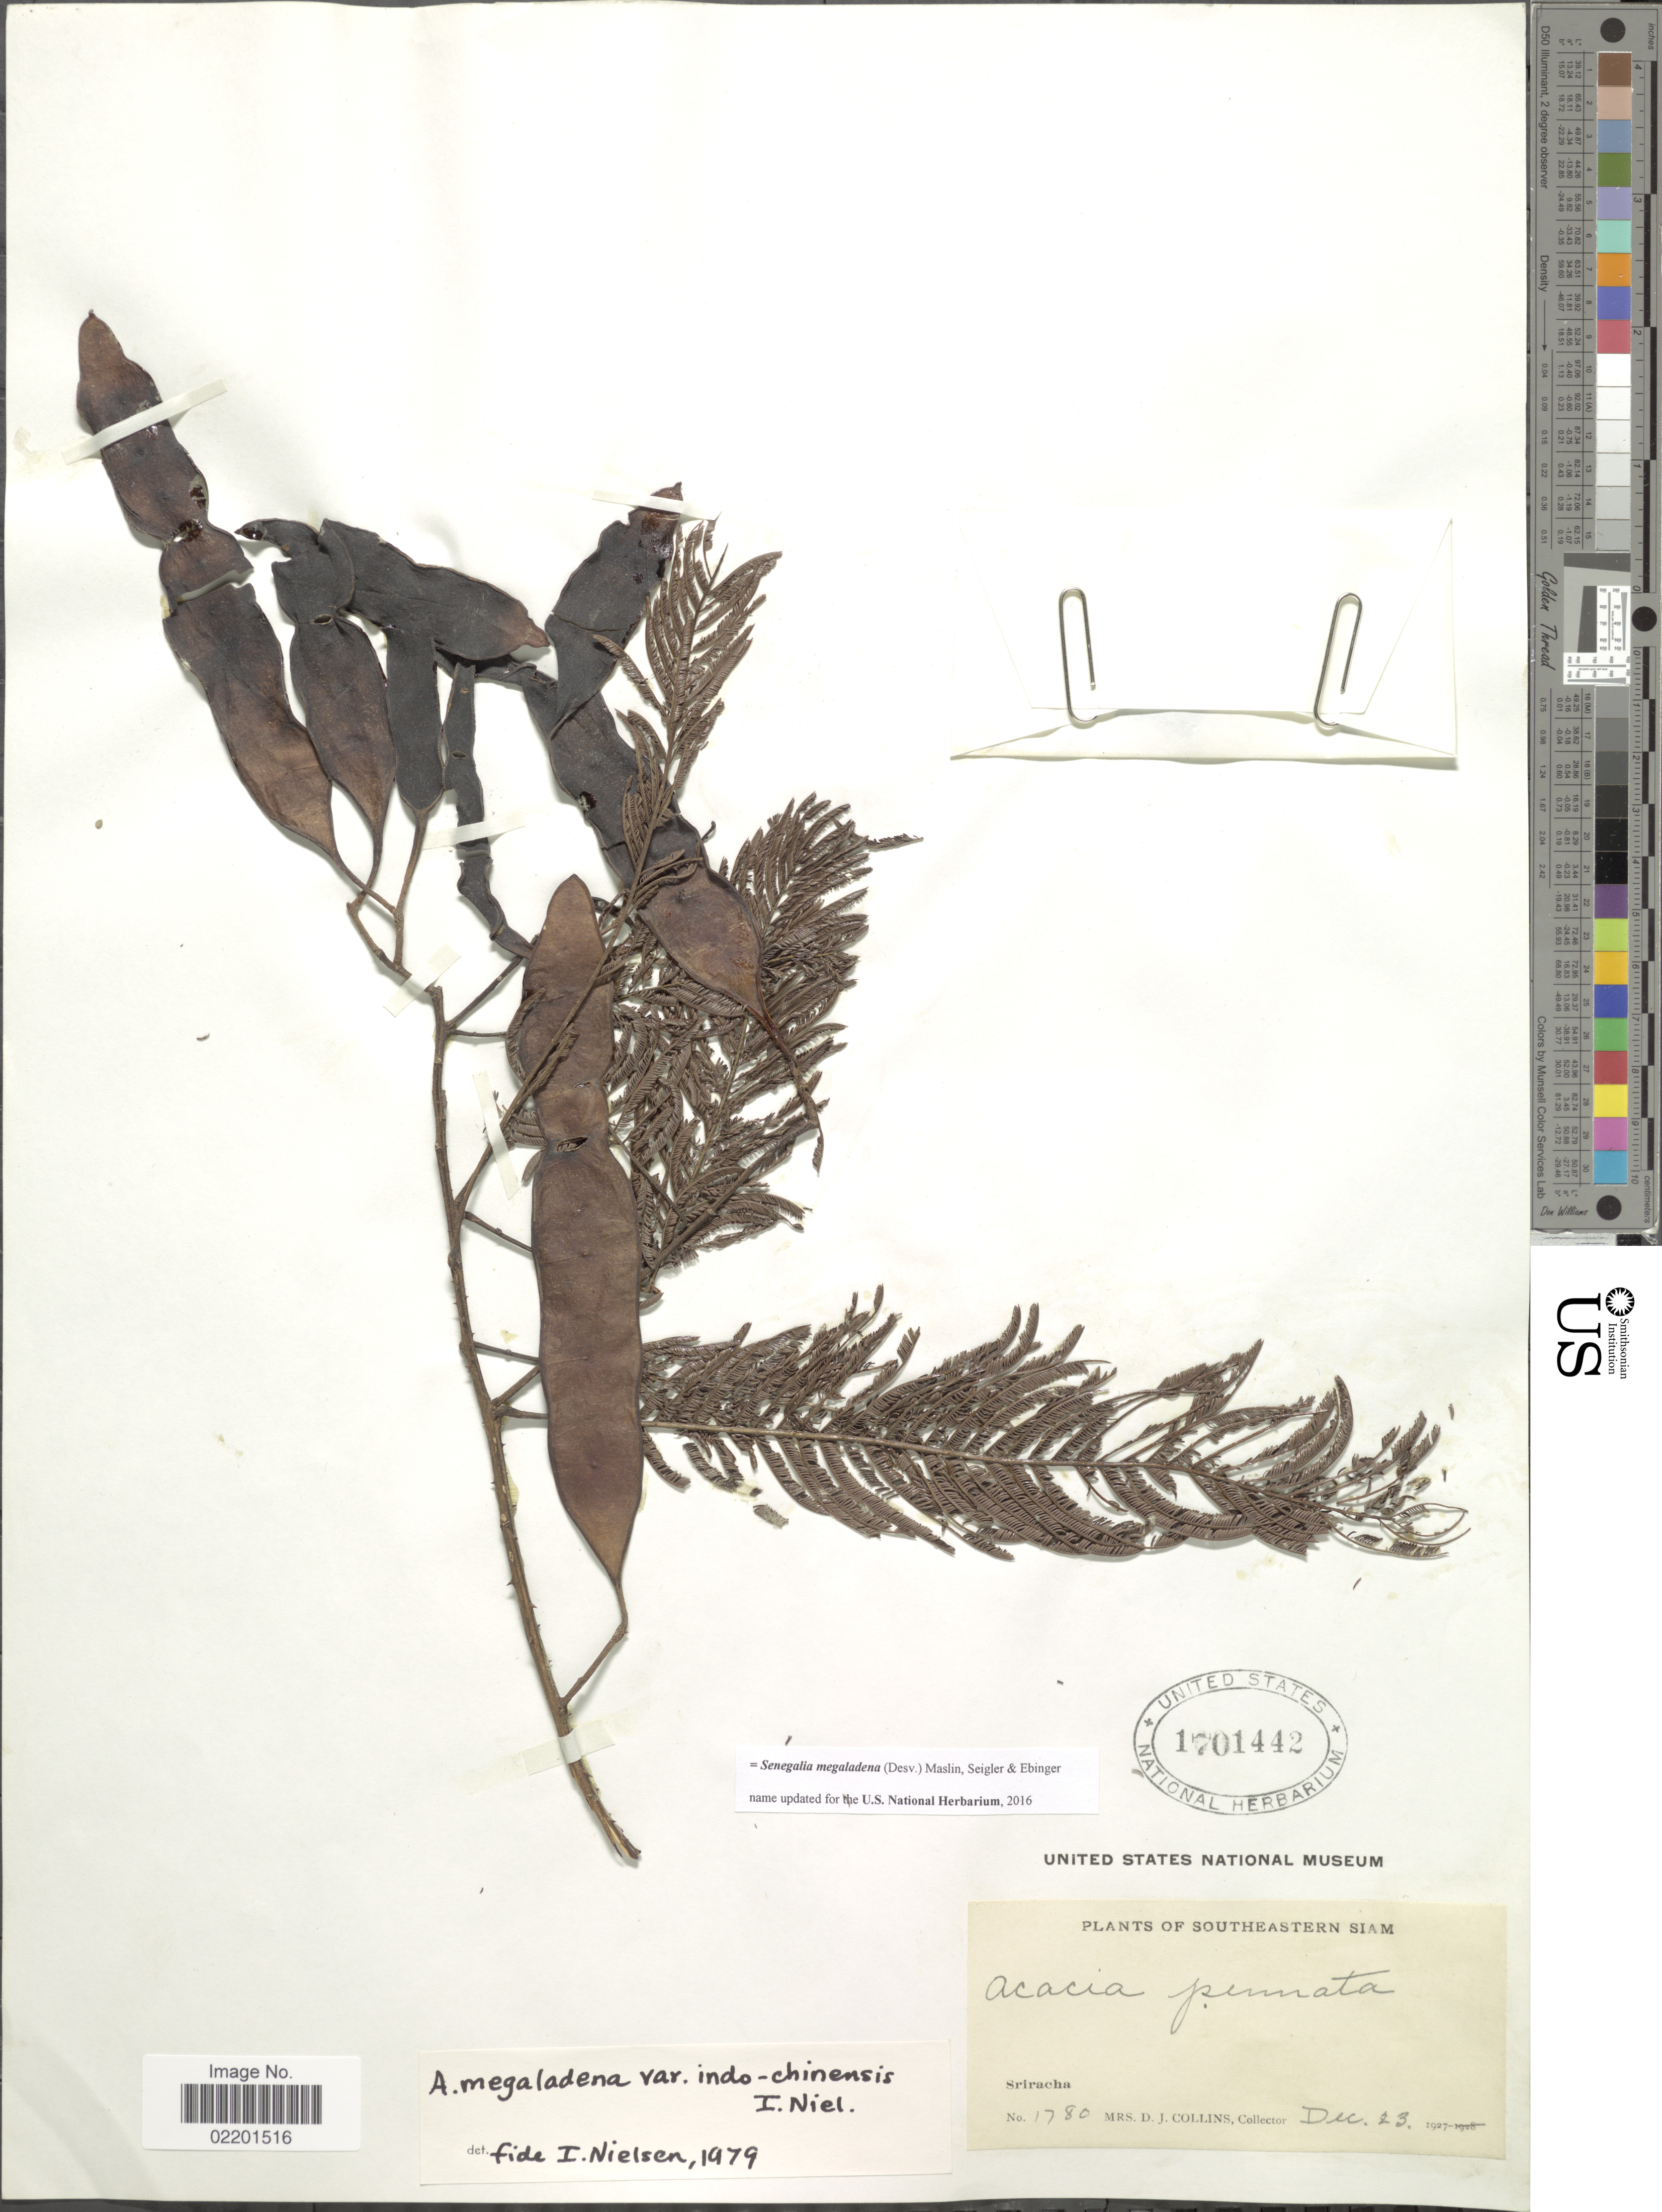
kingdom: Plantae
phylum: Tracheophyta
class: Magnoliopsida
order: Fabales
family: Fabaceae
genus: Senegalia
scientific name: Senegalia megaladena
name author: (Desv.) Maslin et al.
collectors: Mrs. D. J. Collins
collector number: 1780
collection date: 1927-12-23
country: Thailand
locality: Sriacha.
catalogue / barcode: US 1701442